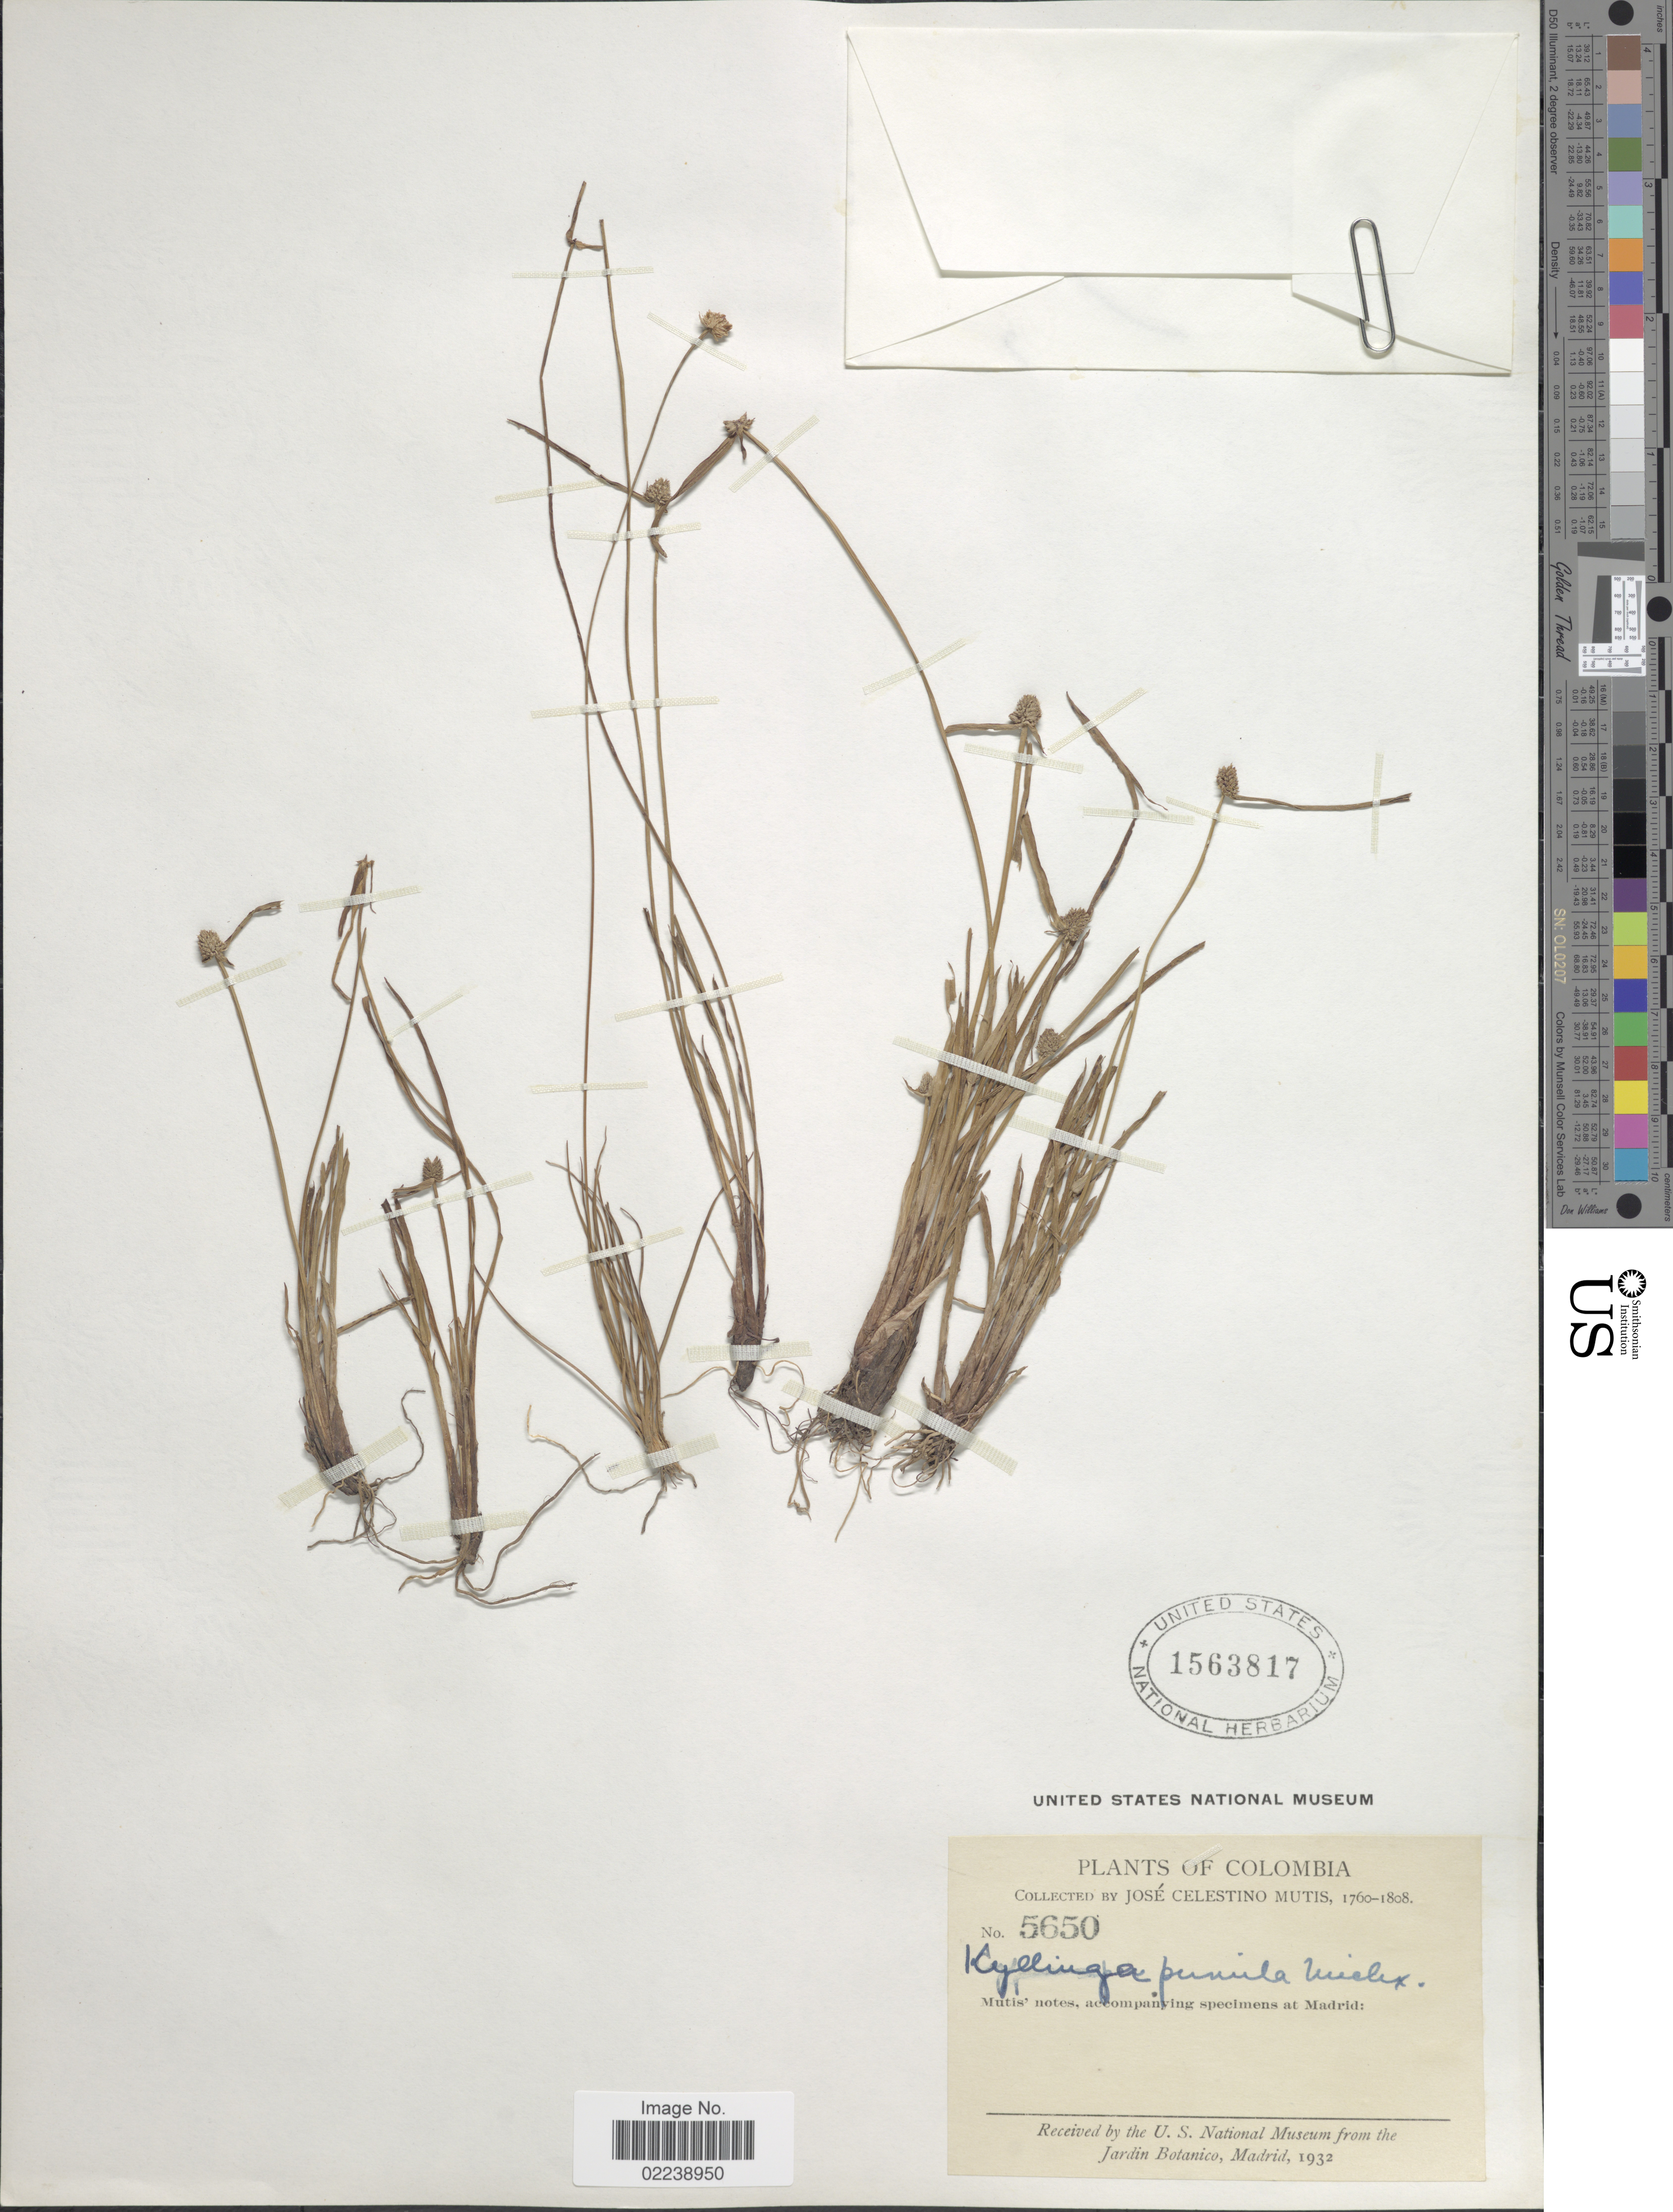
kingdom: Plantae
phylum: Tracheophyta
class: Liliopsida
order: Poales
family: Cyperaceae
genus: Cyperus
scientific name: Cyperus hortensis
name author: (Salzm. ex Steud.) Dorr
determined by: Strong, M. T., (US), Smithsonian Institution - National Museum of Natural History (UNITED STATES)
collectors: J. C. B. Mutis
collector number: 5650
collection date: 1760/1808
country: Colombia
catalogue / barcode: US 1563817